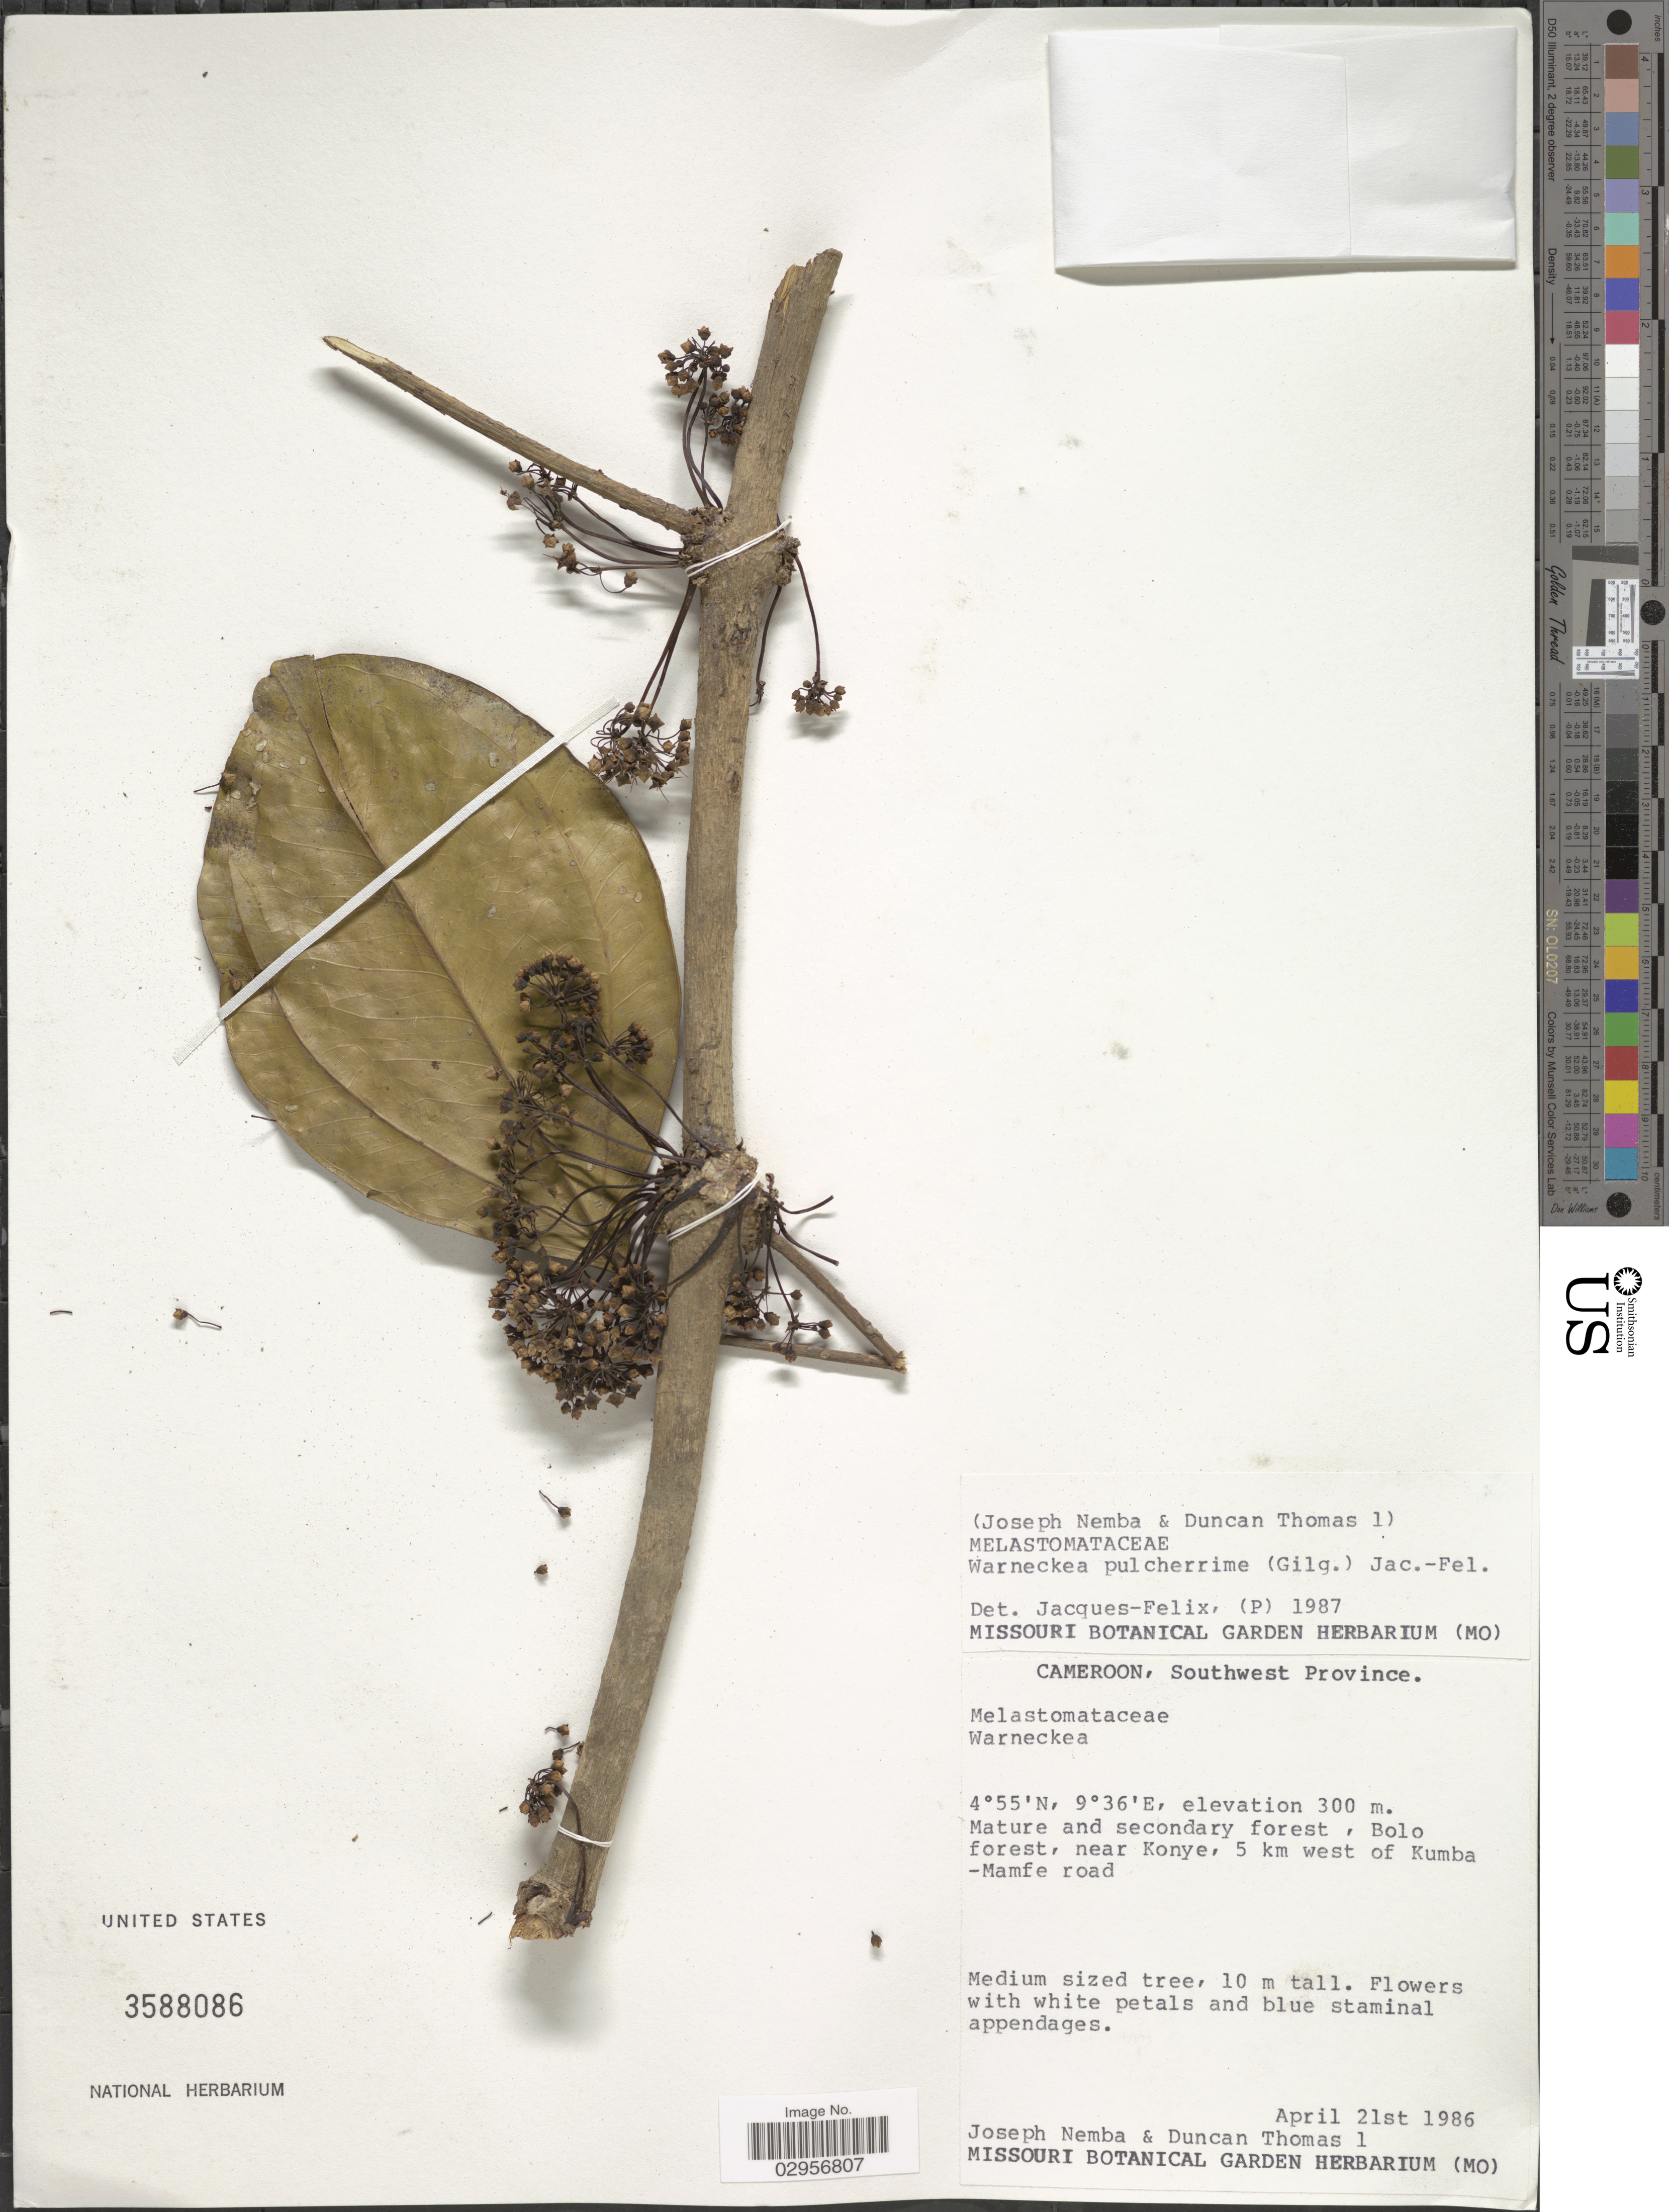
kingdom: Plantae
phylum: Tracheophyta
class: Magnoliopsida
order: Myrtales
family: Melastomataceae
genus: Warneckea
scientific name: Warneckea pulcherrima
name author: (Gilg) Jacq.-Fél.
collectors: J. Nemba & D. W. Thomas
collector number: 1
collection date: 1986-04-21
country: Cameroon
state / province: Sud-Ouest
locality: Southwest Province, Mature and secondary forest, Bolo forest, near Konye, 5 km west of Kumba - Mamfe road.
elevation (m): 300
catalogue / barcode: US 3588086